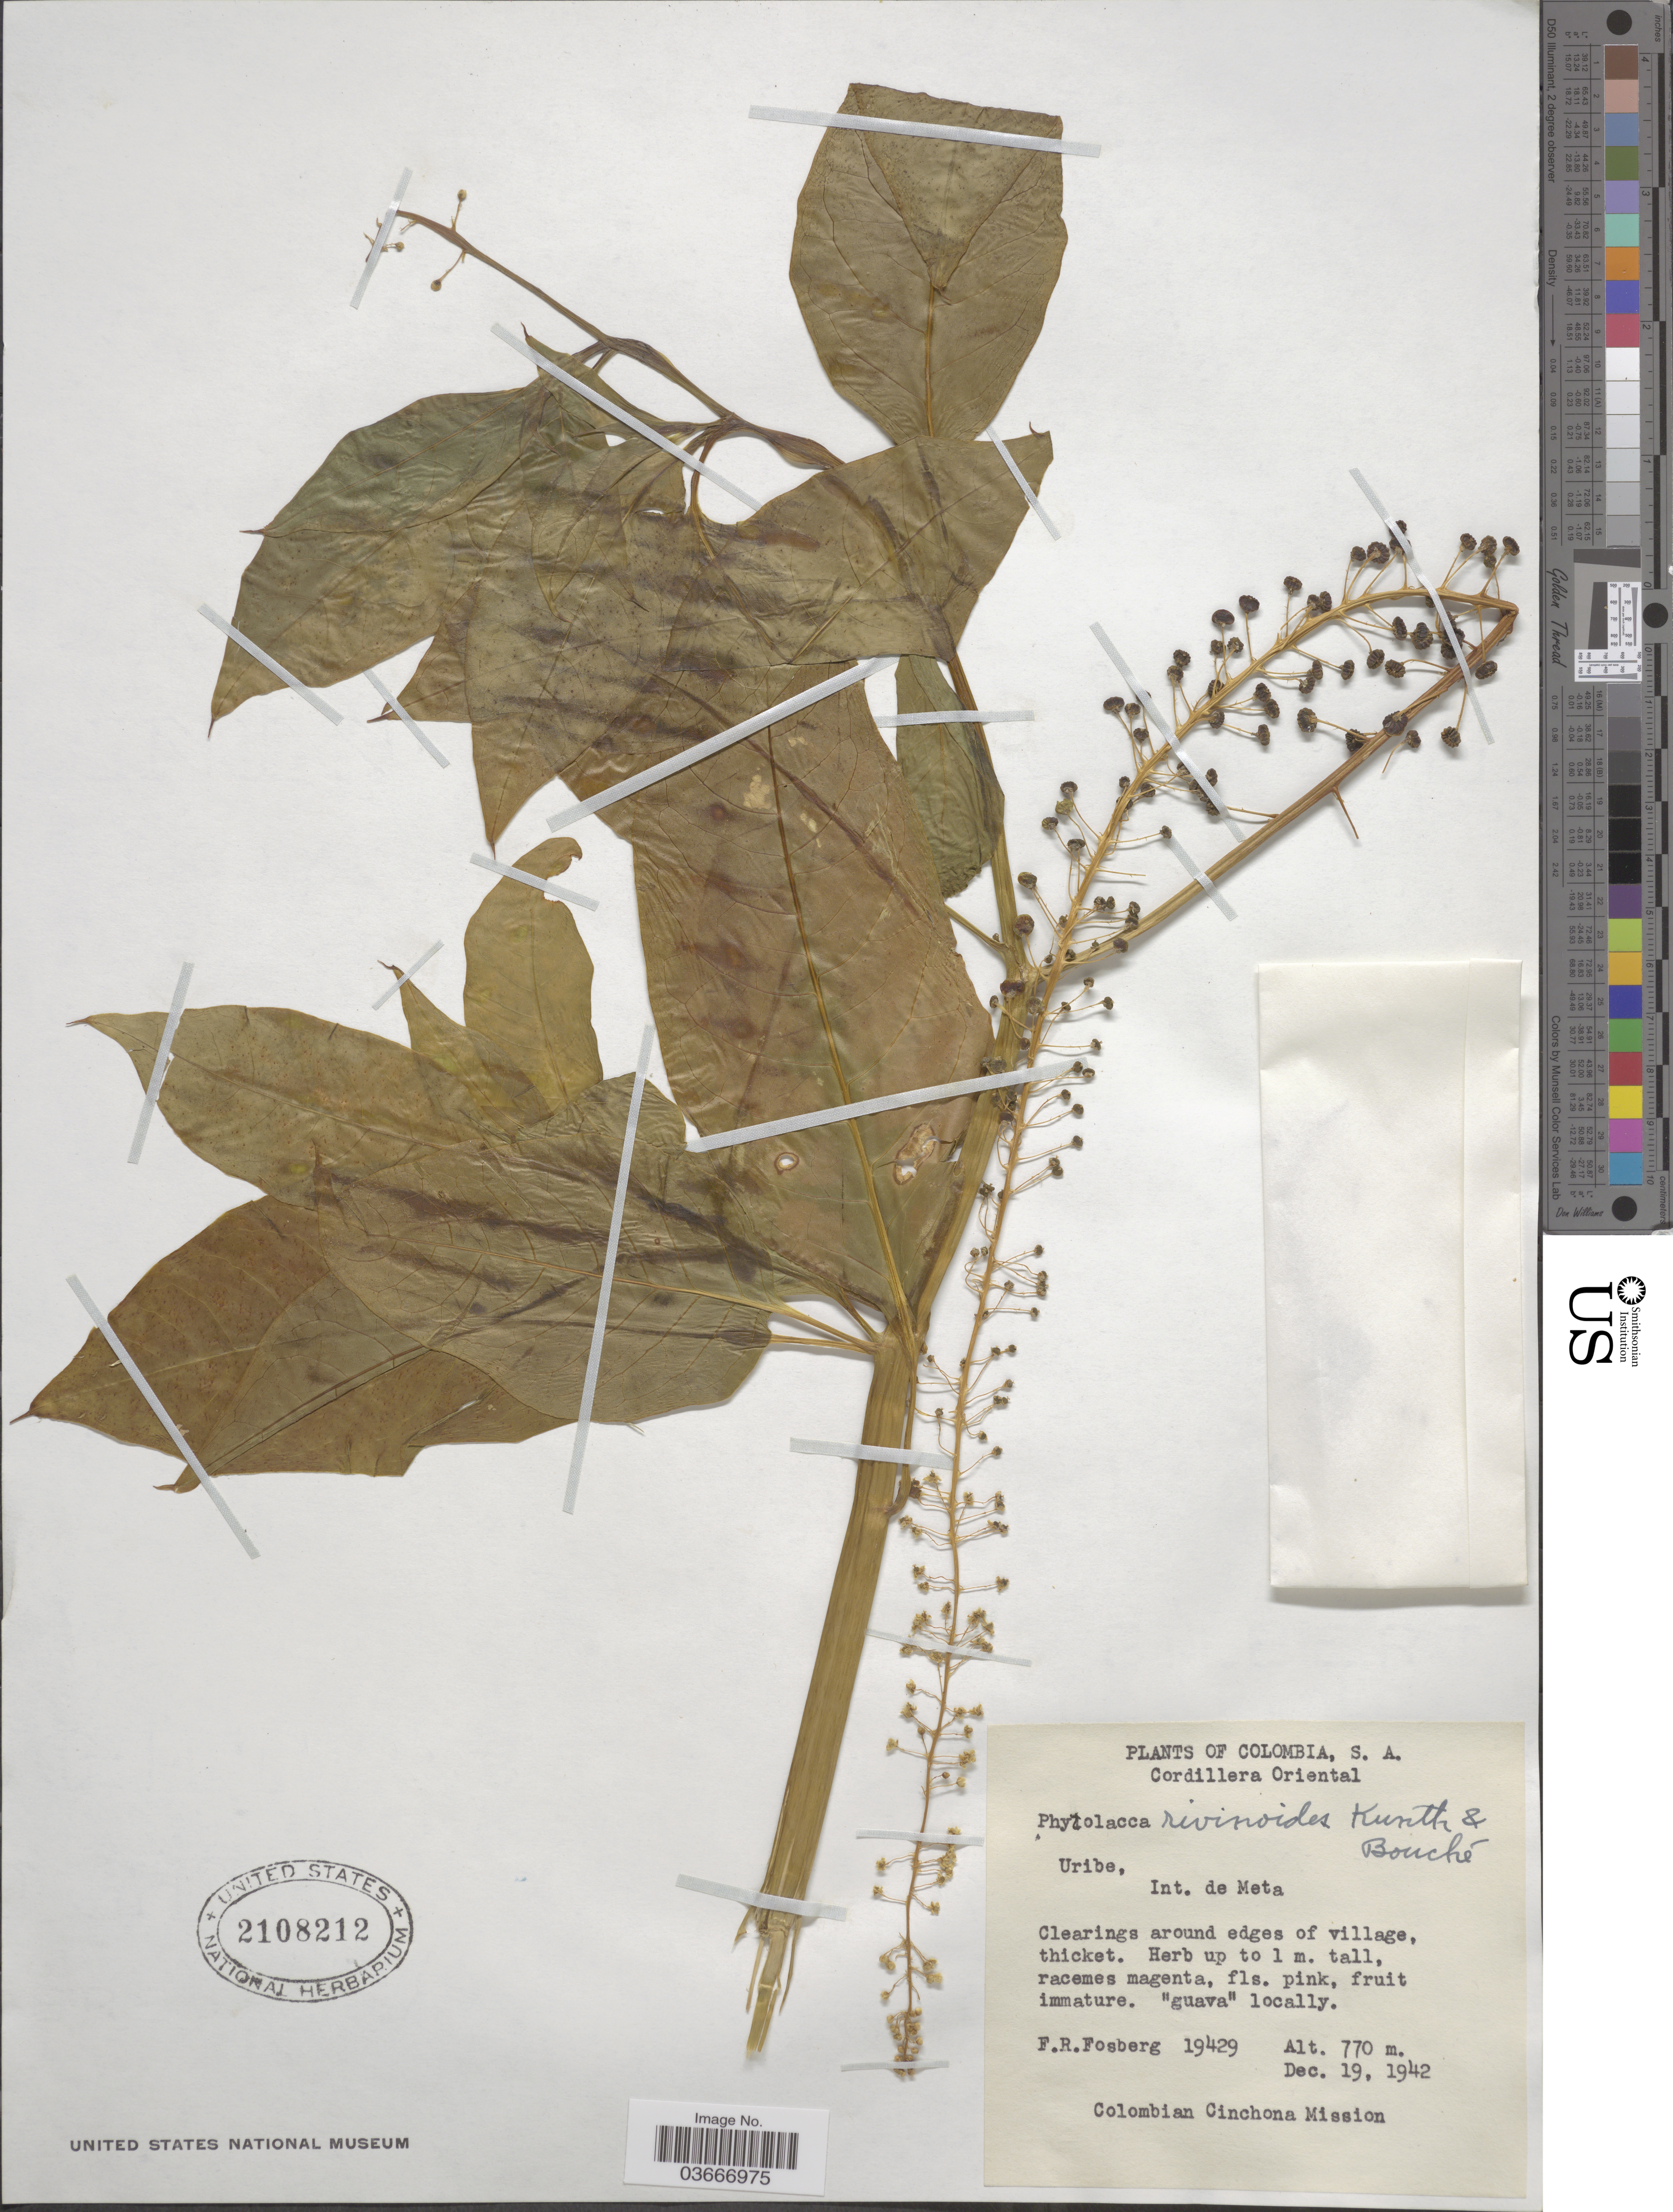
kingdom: Plantae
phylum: Tracheophyta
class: Magnoliopsida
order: Caryophyllales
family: Phytolaccaceae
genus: Phytolacca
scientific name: Phytolacca rivinoides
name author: Kunth & C.D. Bouché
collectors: F. R. Fosberg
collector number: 19429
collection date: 1942-12-19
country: Colombia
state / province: Meta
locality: Cordillera Oriental. Uribe, Int. de Meta.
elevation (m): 770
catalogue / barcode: US 2108212